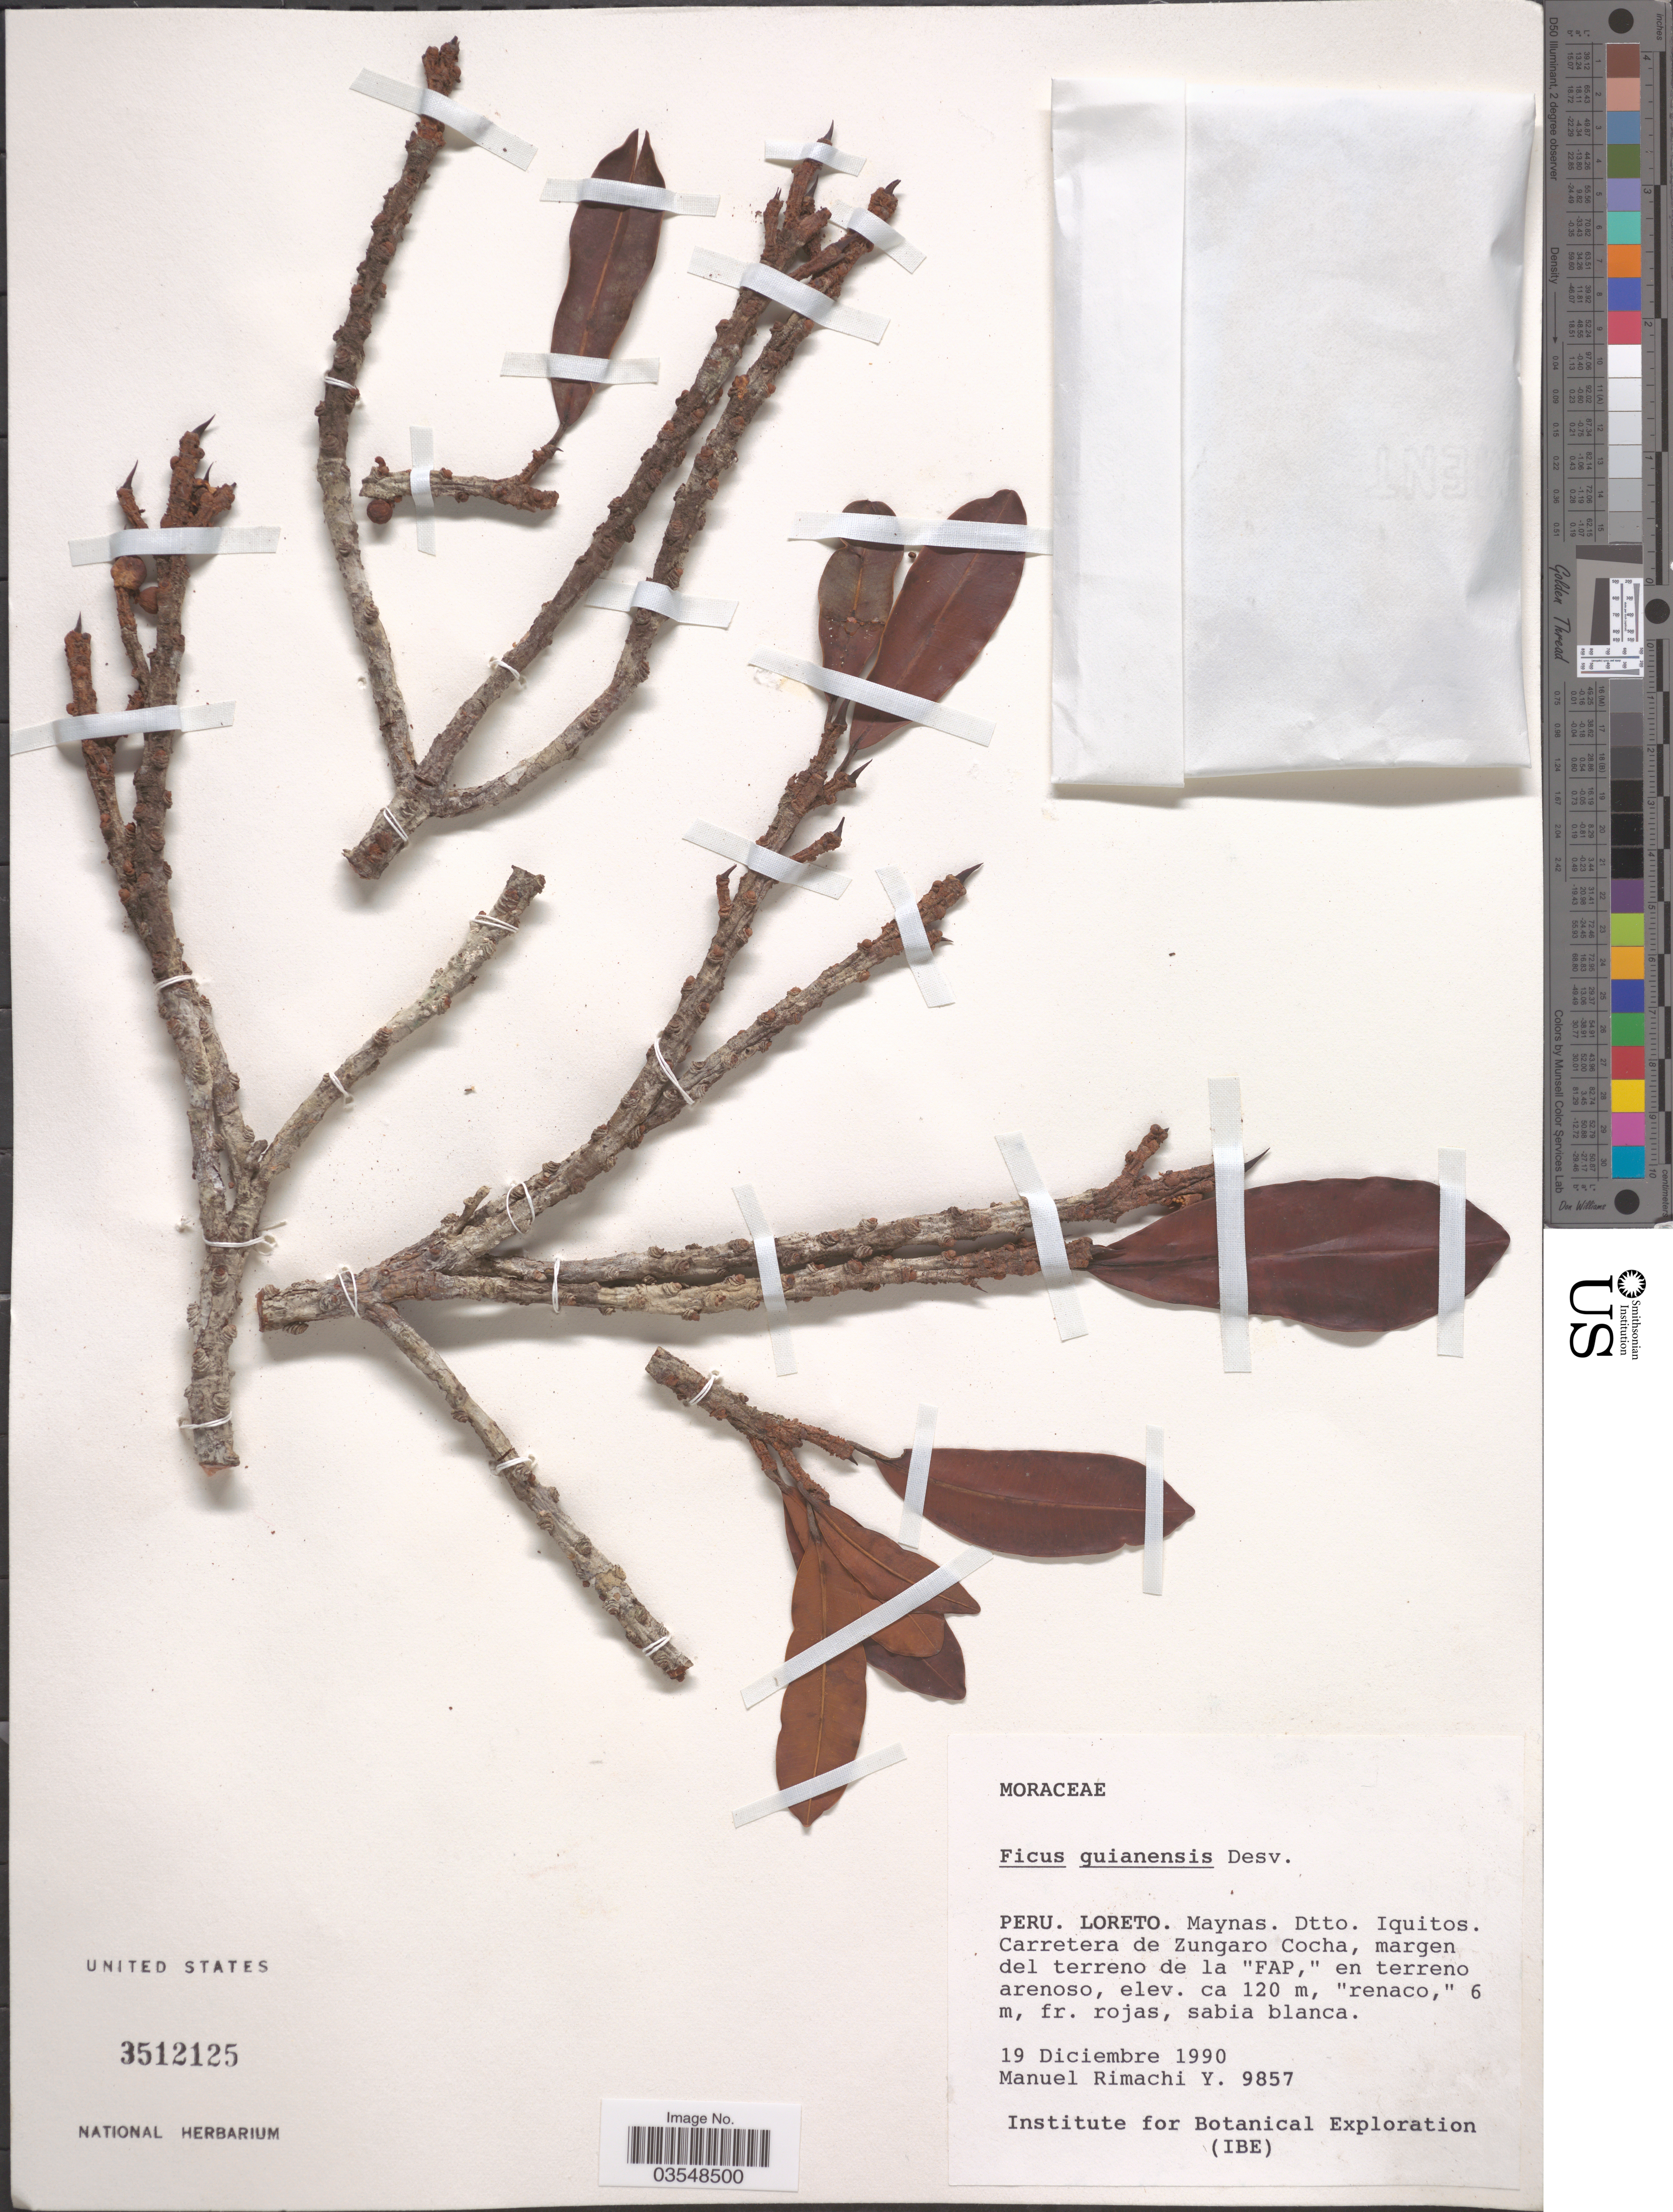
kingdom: Plantae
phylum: Tracheophyta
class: Magnoliopsida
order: Rosales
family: Moraceae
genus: Ficus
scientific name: Ficus guianensis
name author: Desv. ex Ham.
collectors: M. Rimachi Y.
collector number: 9857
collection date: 1990-12-19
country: Peru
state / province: Loreto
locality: Maynas. Dtto. Iquitos. Carretera de Zungaro Cocha, margen del terreno de la "FAP," en terrano arenoso.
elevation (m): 120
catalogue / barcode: US 3512125